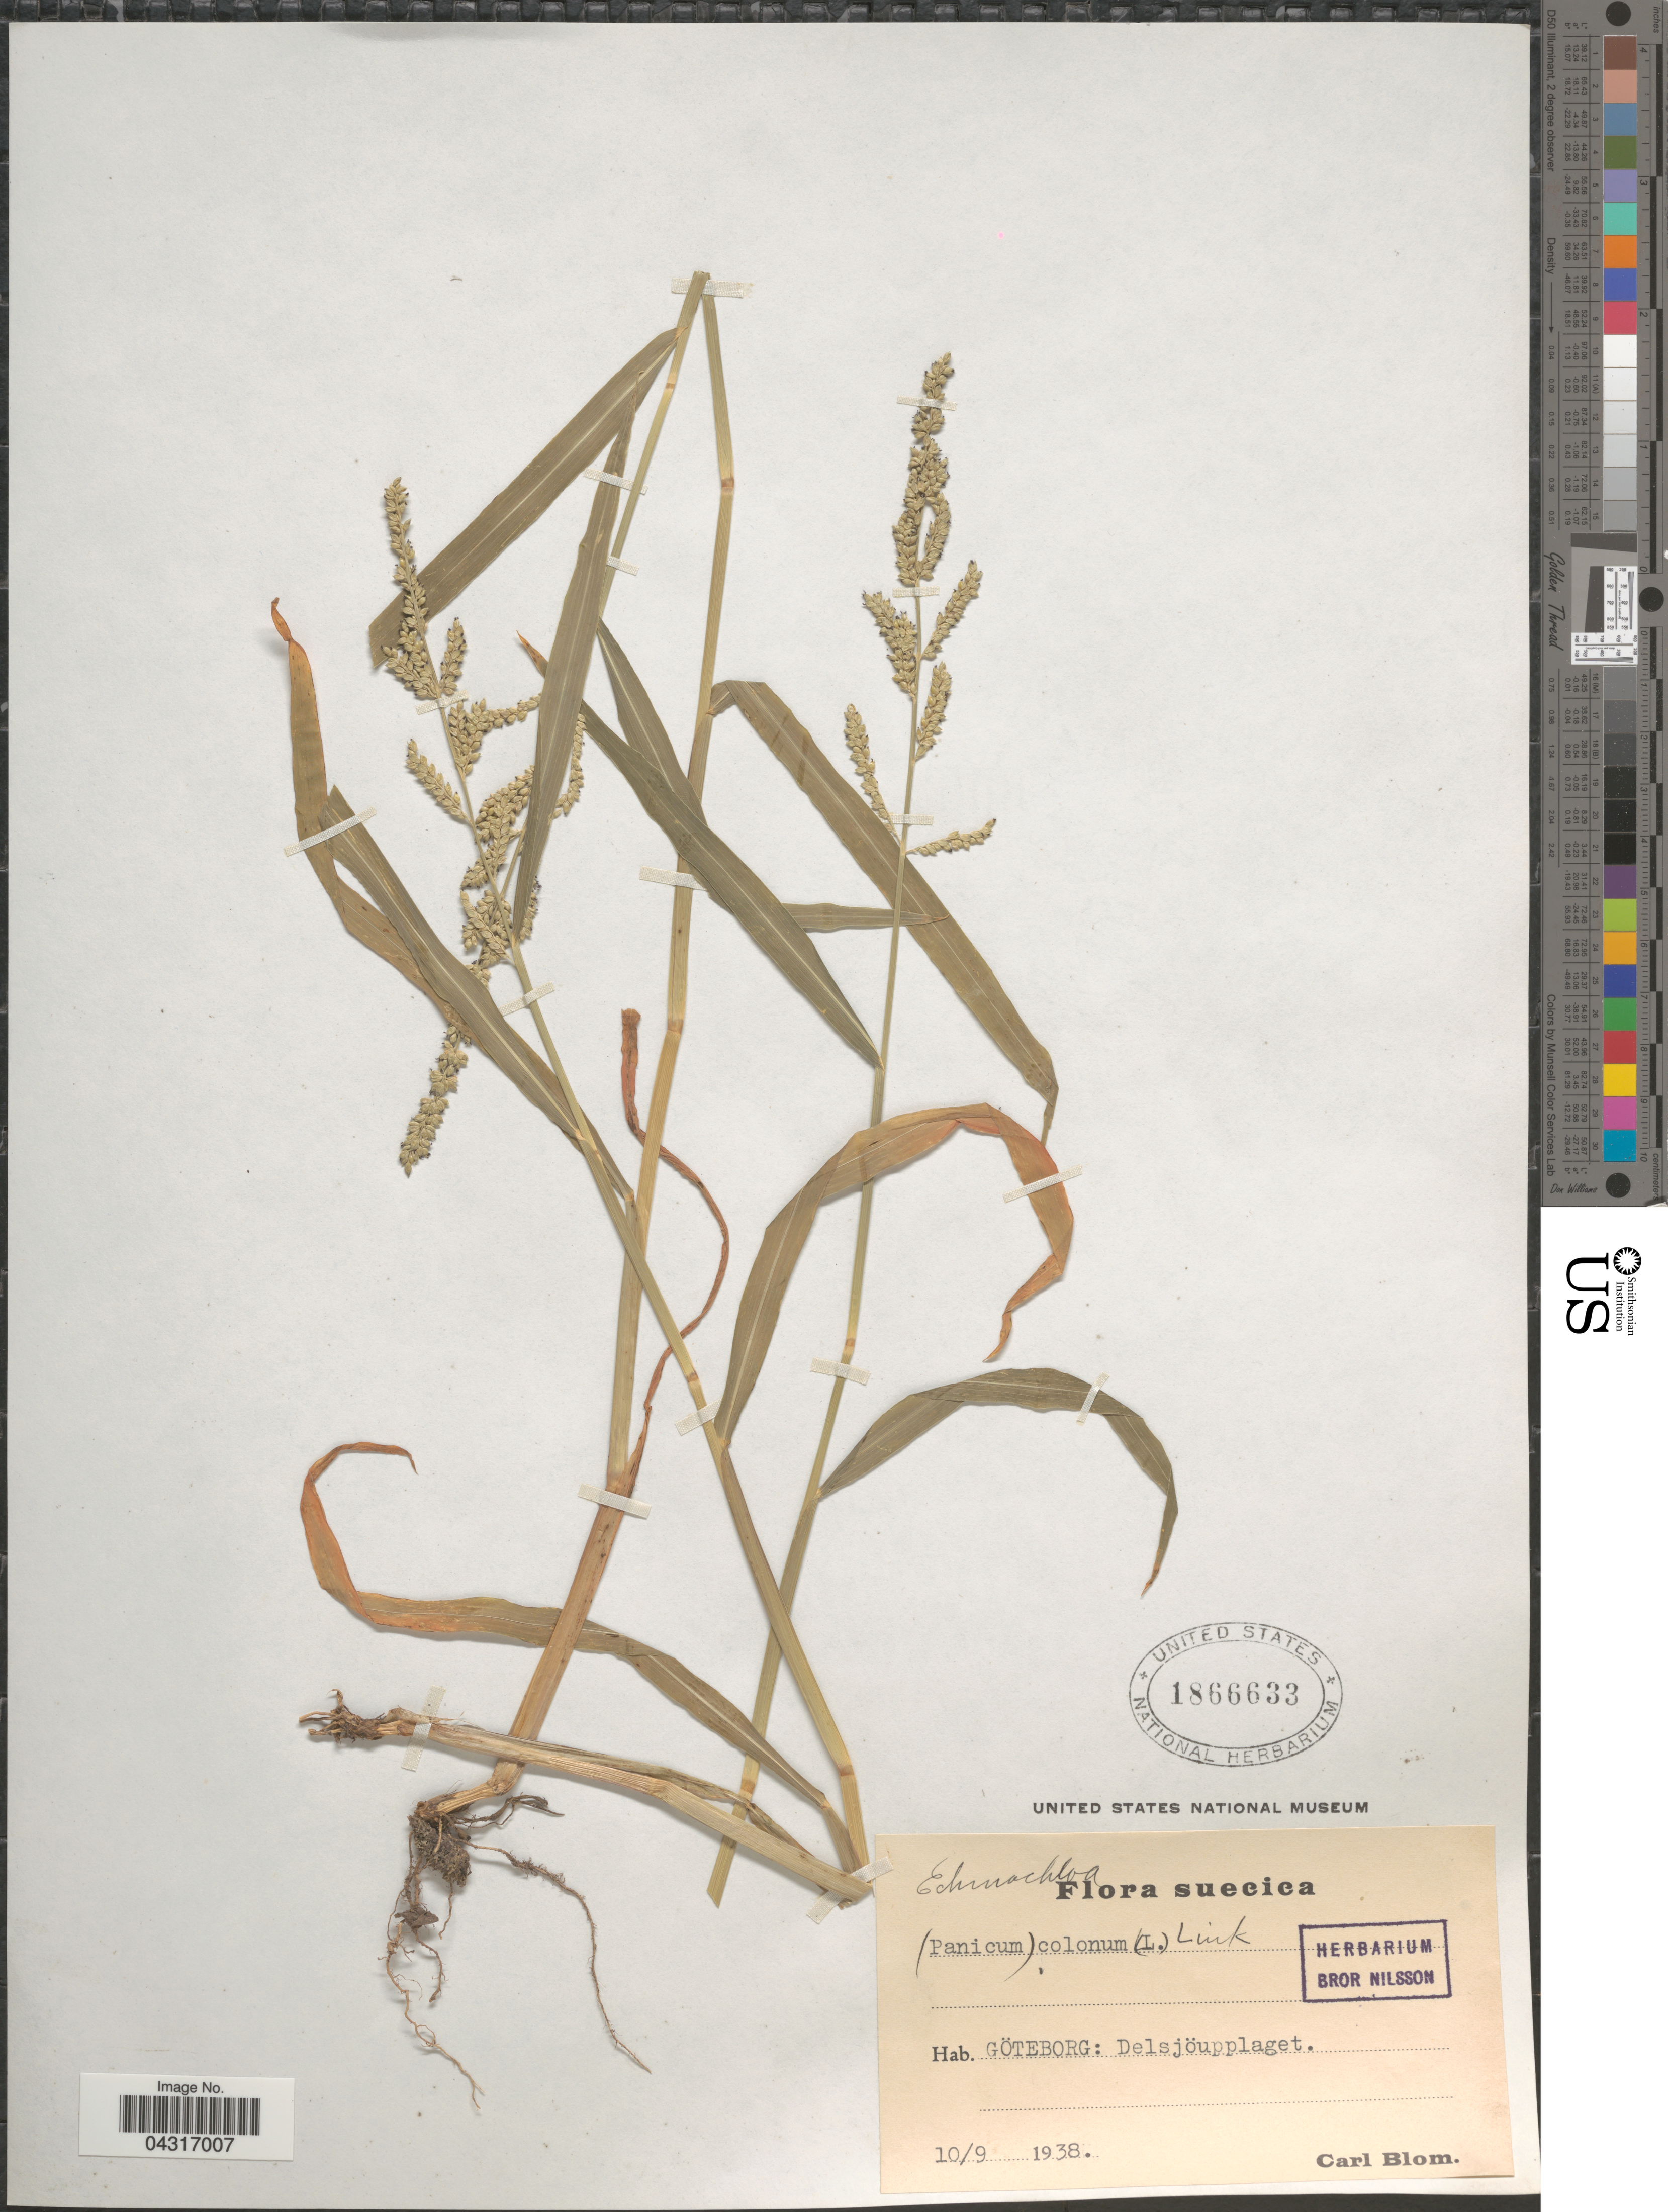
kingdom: Plantae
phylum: Tracheophyta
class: Liliopsida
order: Poales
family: Poaceae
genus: Echinochloa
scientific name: Echinochloa colona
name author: (L.) Link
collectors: C. H. Blom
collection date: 1938-09-10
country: Sweden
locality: Suecica. Göteborg: Delsjöupplaget.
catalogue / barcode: US 1866633